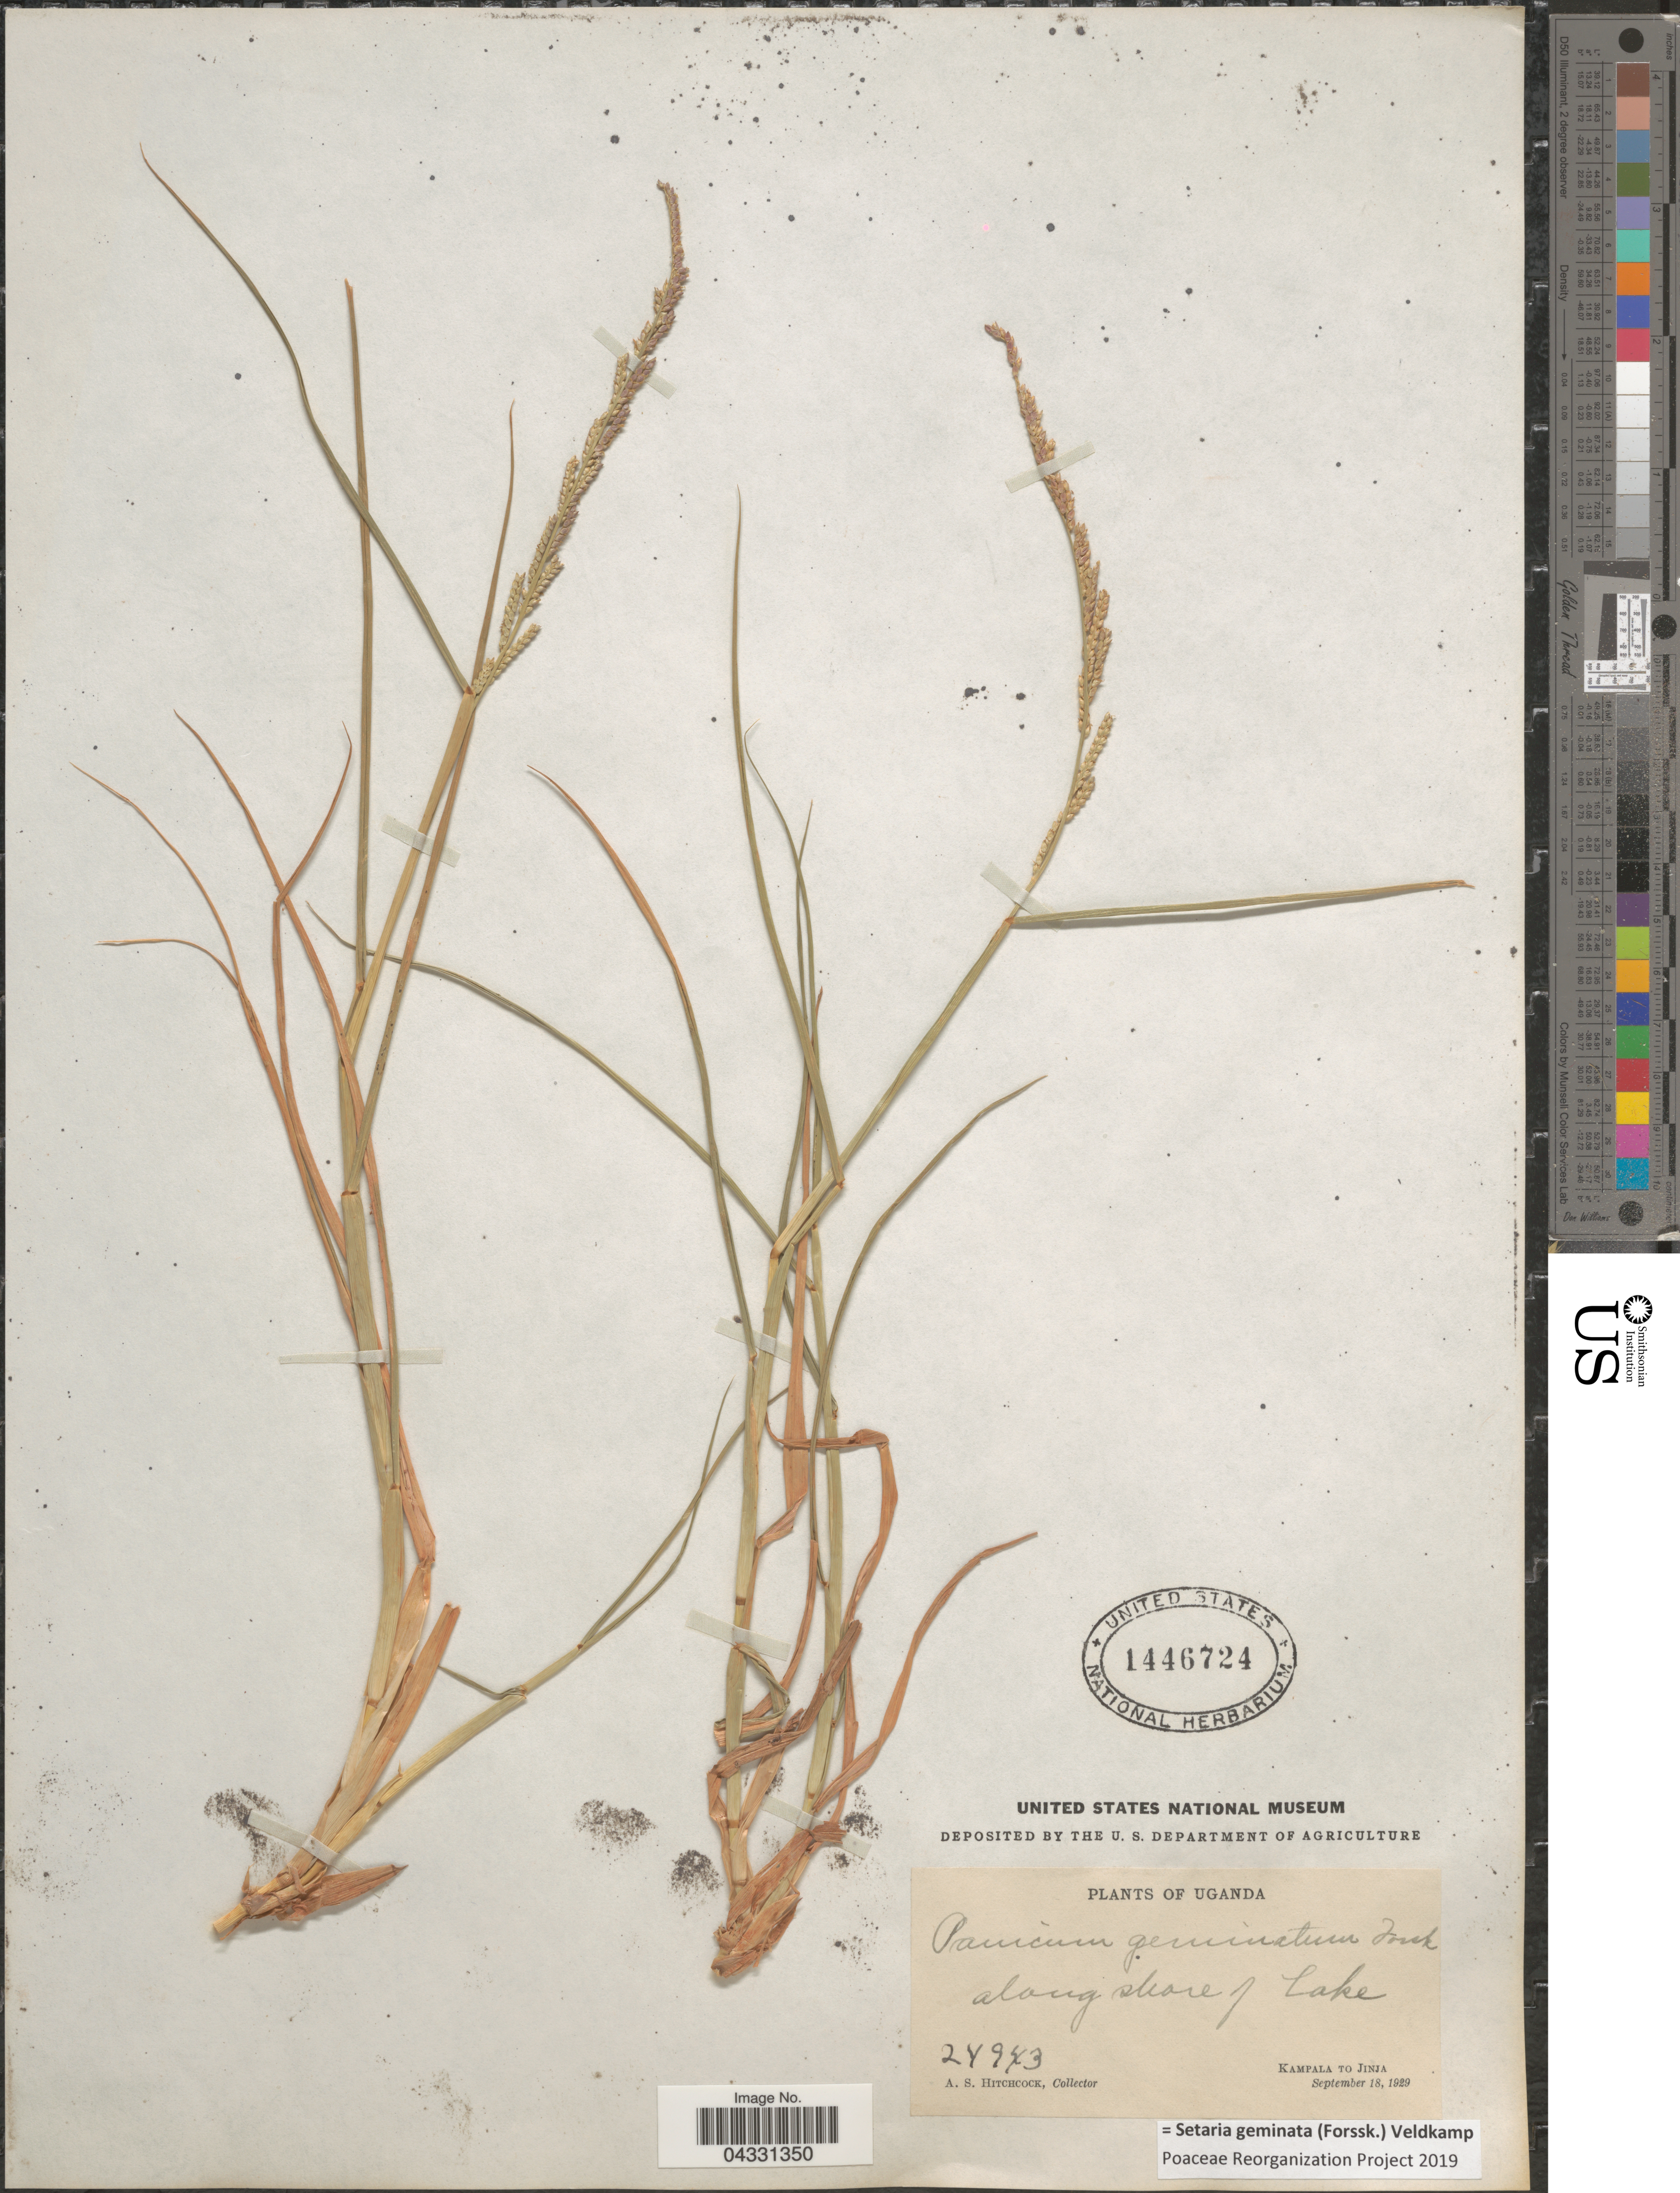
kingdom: Plantae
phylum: Tracheophyta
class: Liliopsida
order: Poales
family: Poaceae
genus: Setaria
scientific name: Setaria geminata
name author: (Forssk.) Veldkamp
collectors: A. S. Hitchcock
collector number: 24943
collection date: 1929-09-18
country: Uganda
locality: Along shore of Lake. Kampala To Jinja.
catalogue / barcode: US 1446724